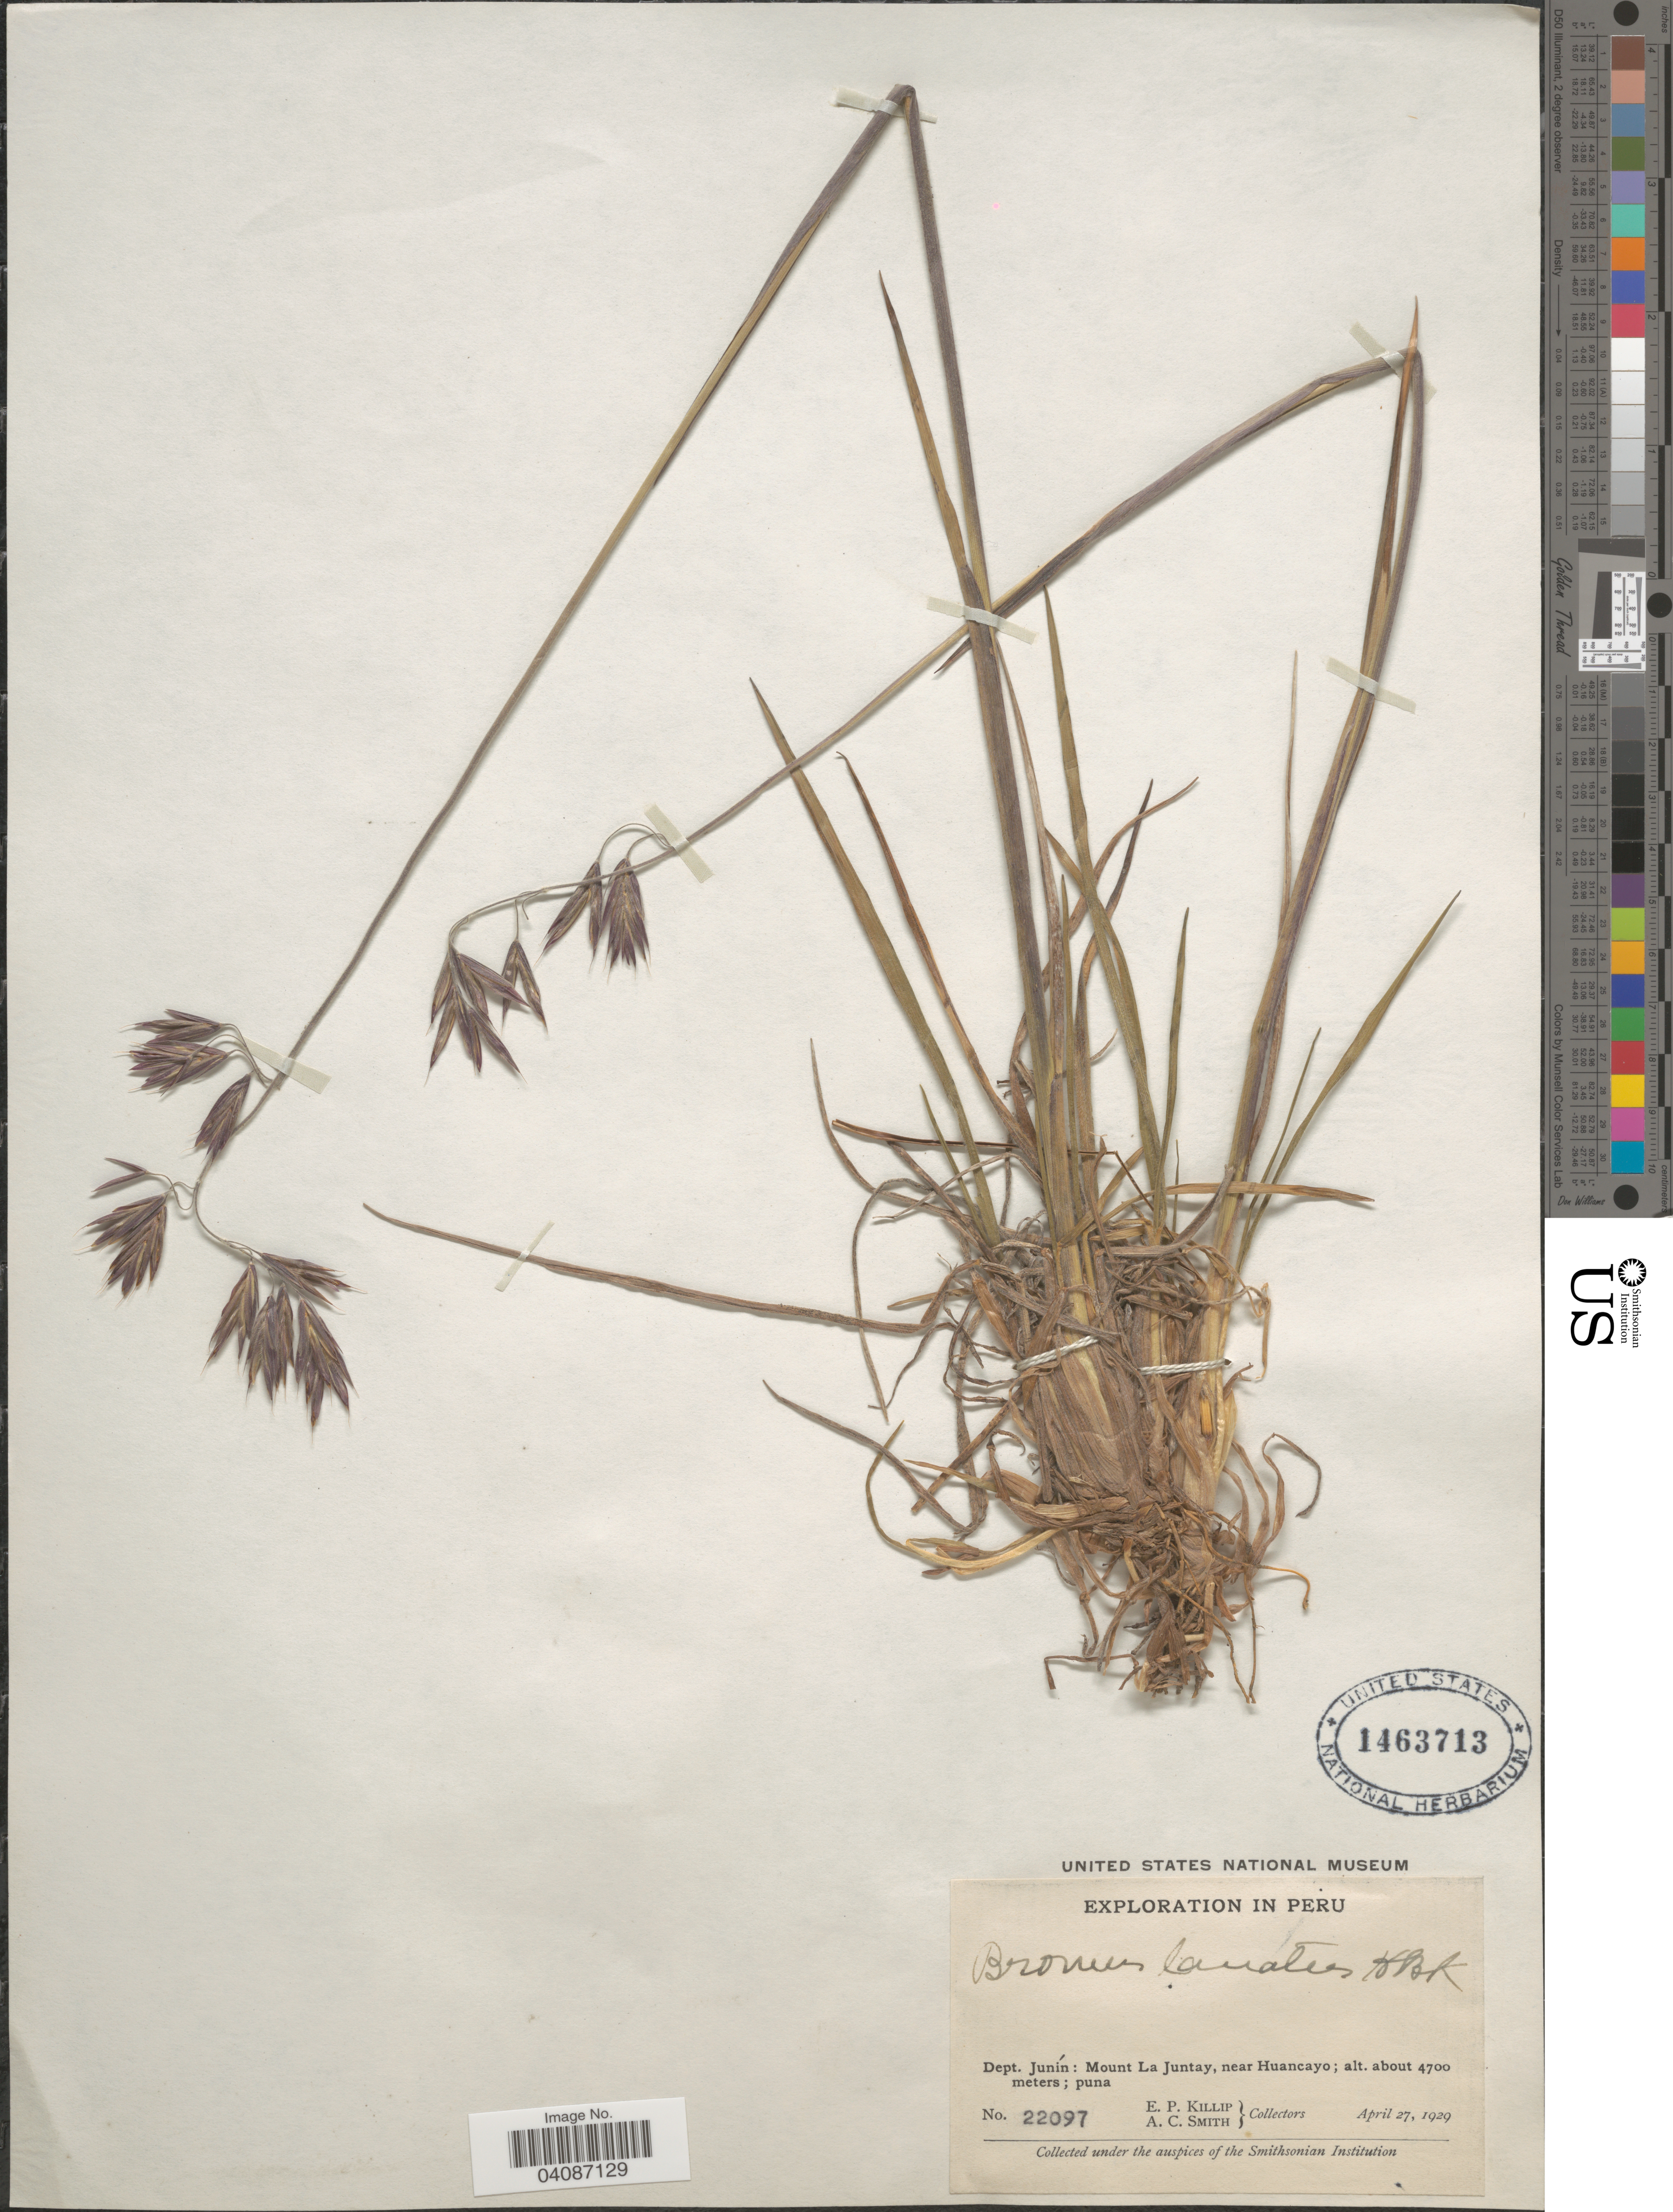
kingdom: Plantae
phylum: Tracheophyta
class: Liliopsida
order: Poales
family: Poaceae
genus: Bromus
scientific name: Bromus lanatus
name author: Kunth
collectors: E. P. Killip & A. C. Smith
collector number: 22097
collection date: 1929-04-27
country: Peru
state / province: Junín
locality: Exploration in Peru. Dept. Junín: Mount La Juntay, near Huancayo.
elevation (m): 4700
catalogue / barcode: US 1463713